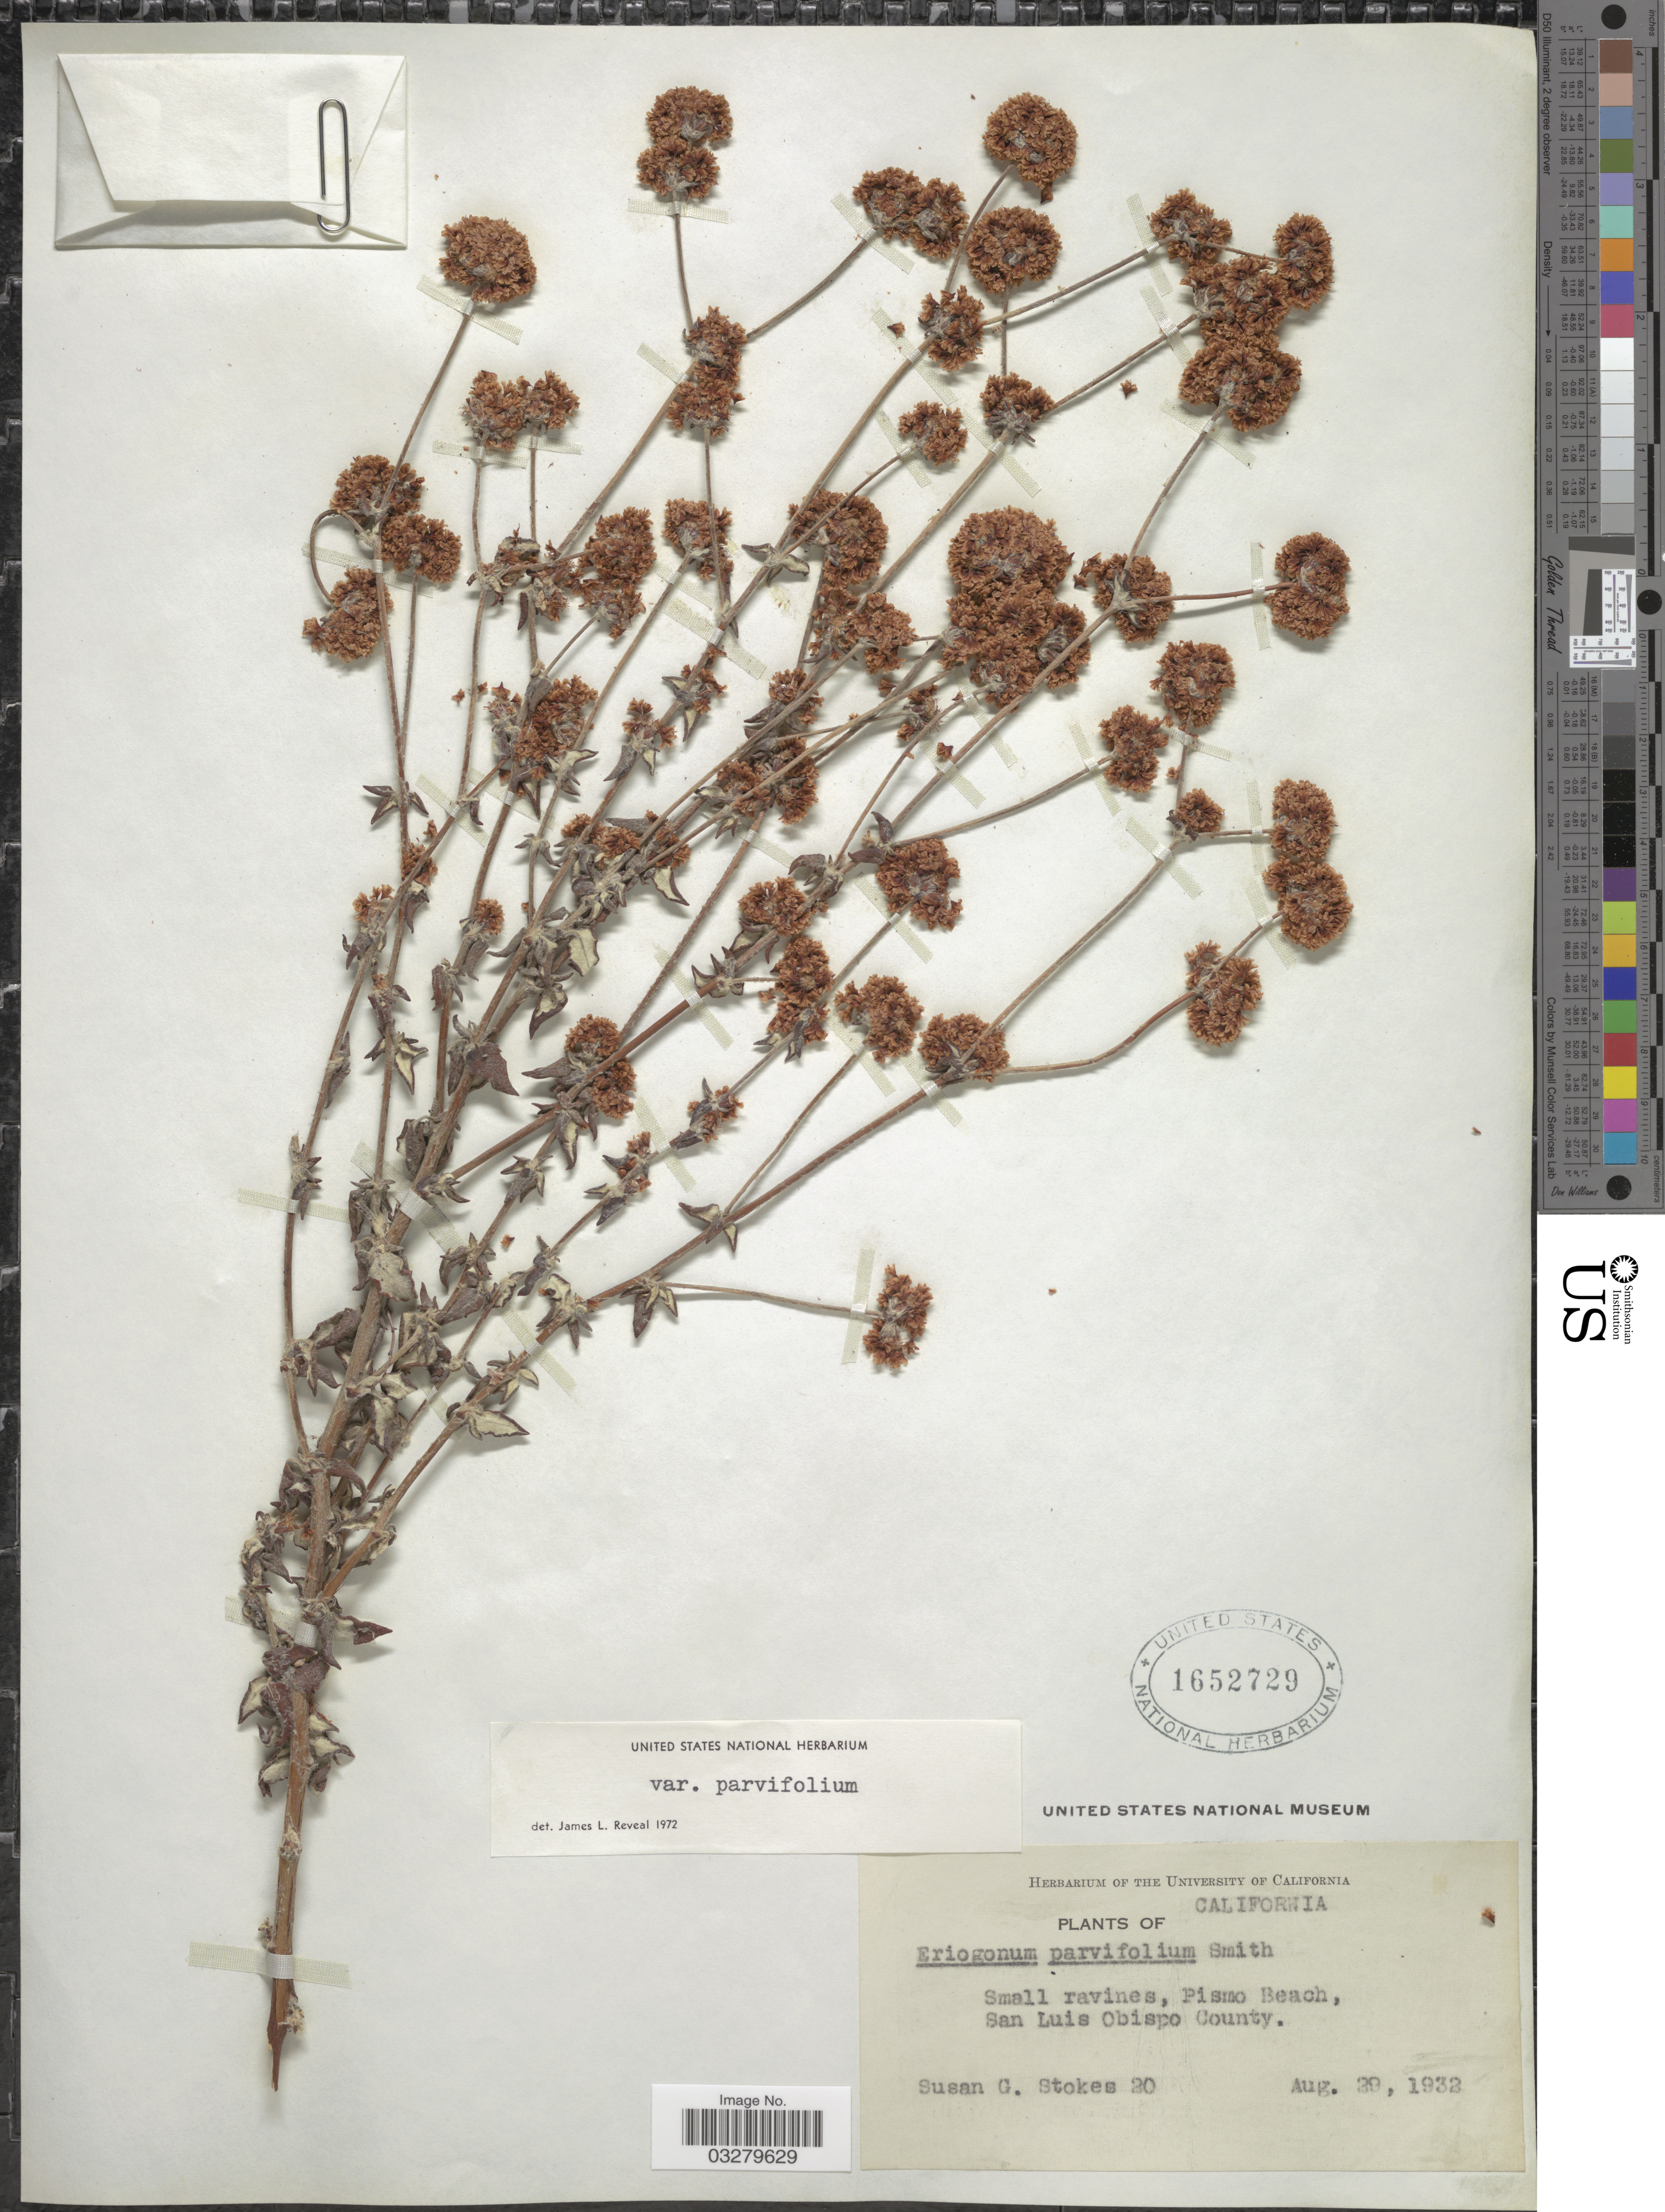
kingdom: Plantae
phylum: Tracheophyta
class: Magnoliopsida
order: Caryophyllales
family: Polygonaceae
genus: Eriogonum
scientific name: Eriogonum parviflorum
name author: Nutt.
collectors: S. G. Stokes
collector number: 20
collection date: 1932-08-29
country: United States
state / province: California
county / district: San Luis Obispo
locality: Pismo Beach, San Luis Obispo County.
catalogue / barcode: US 1652729